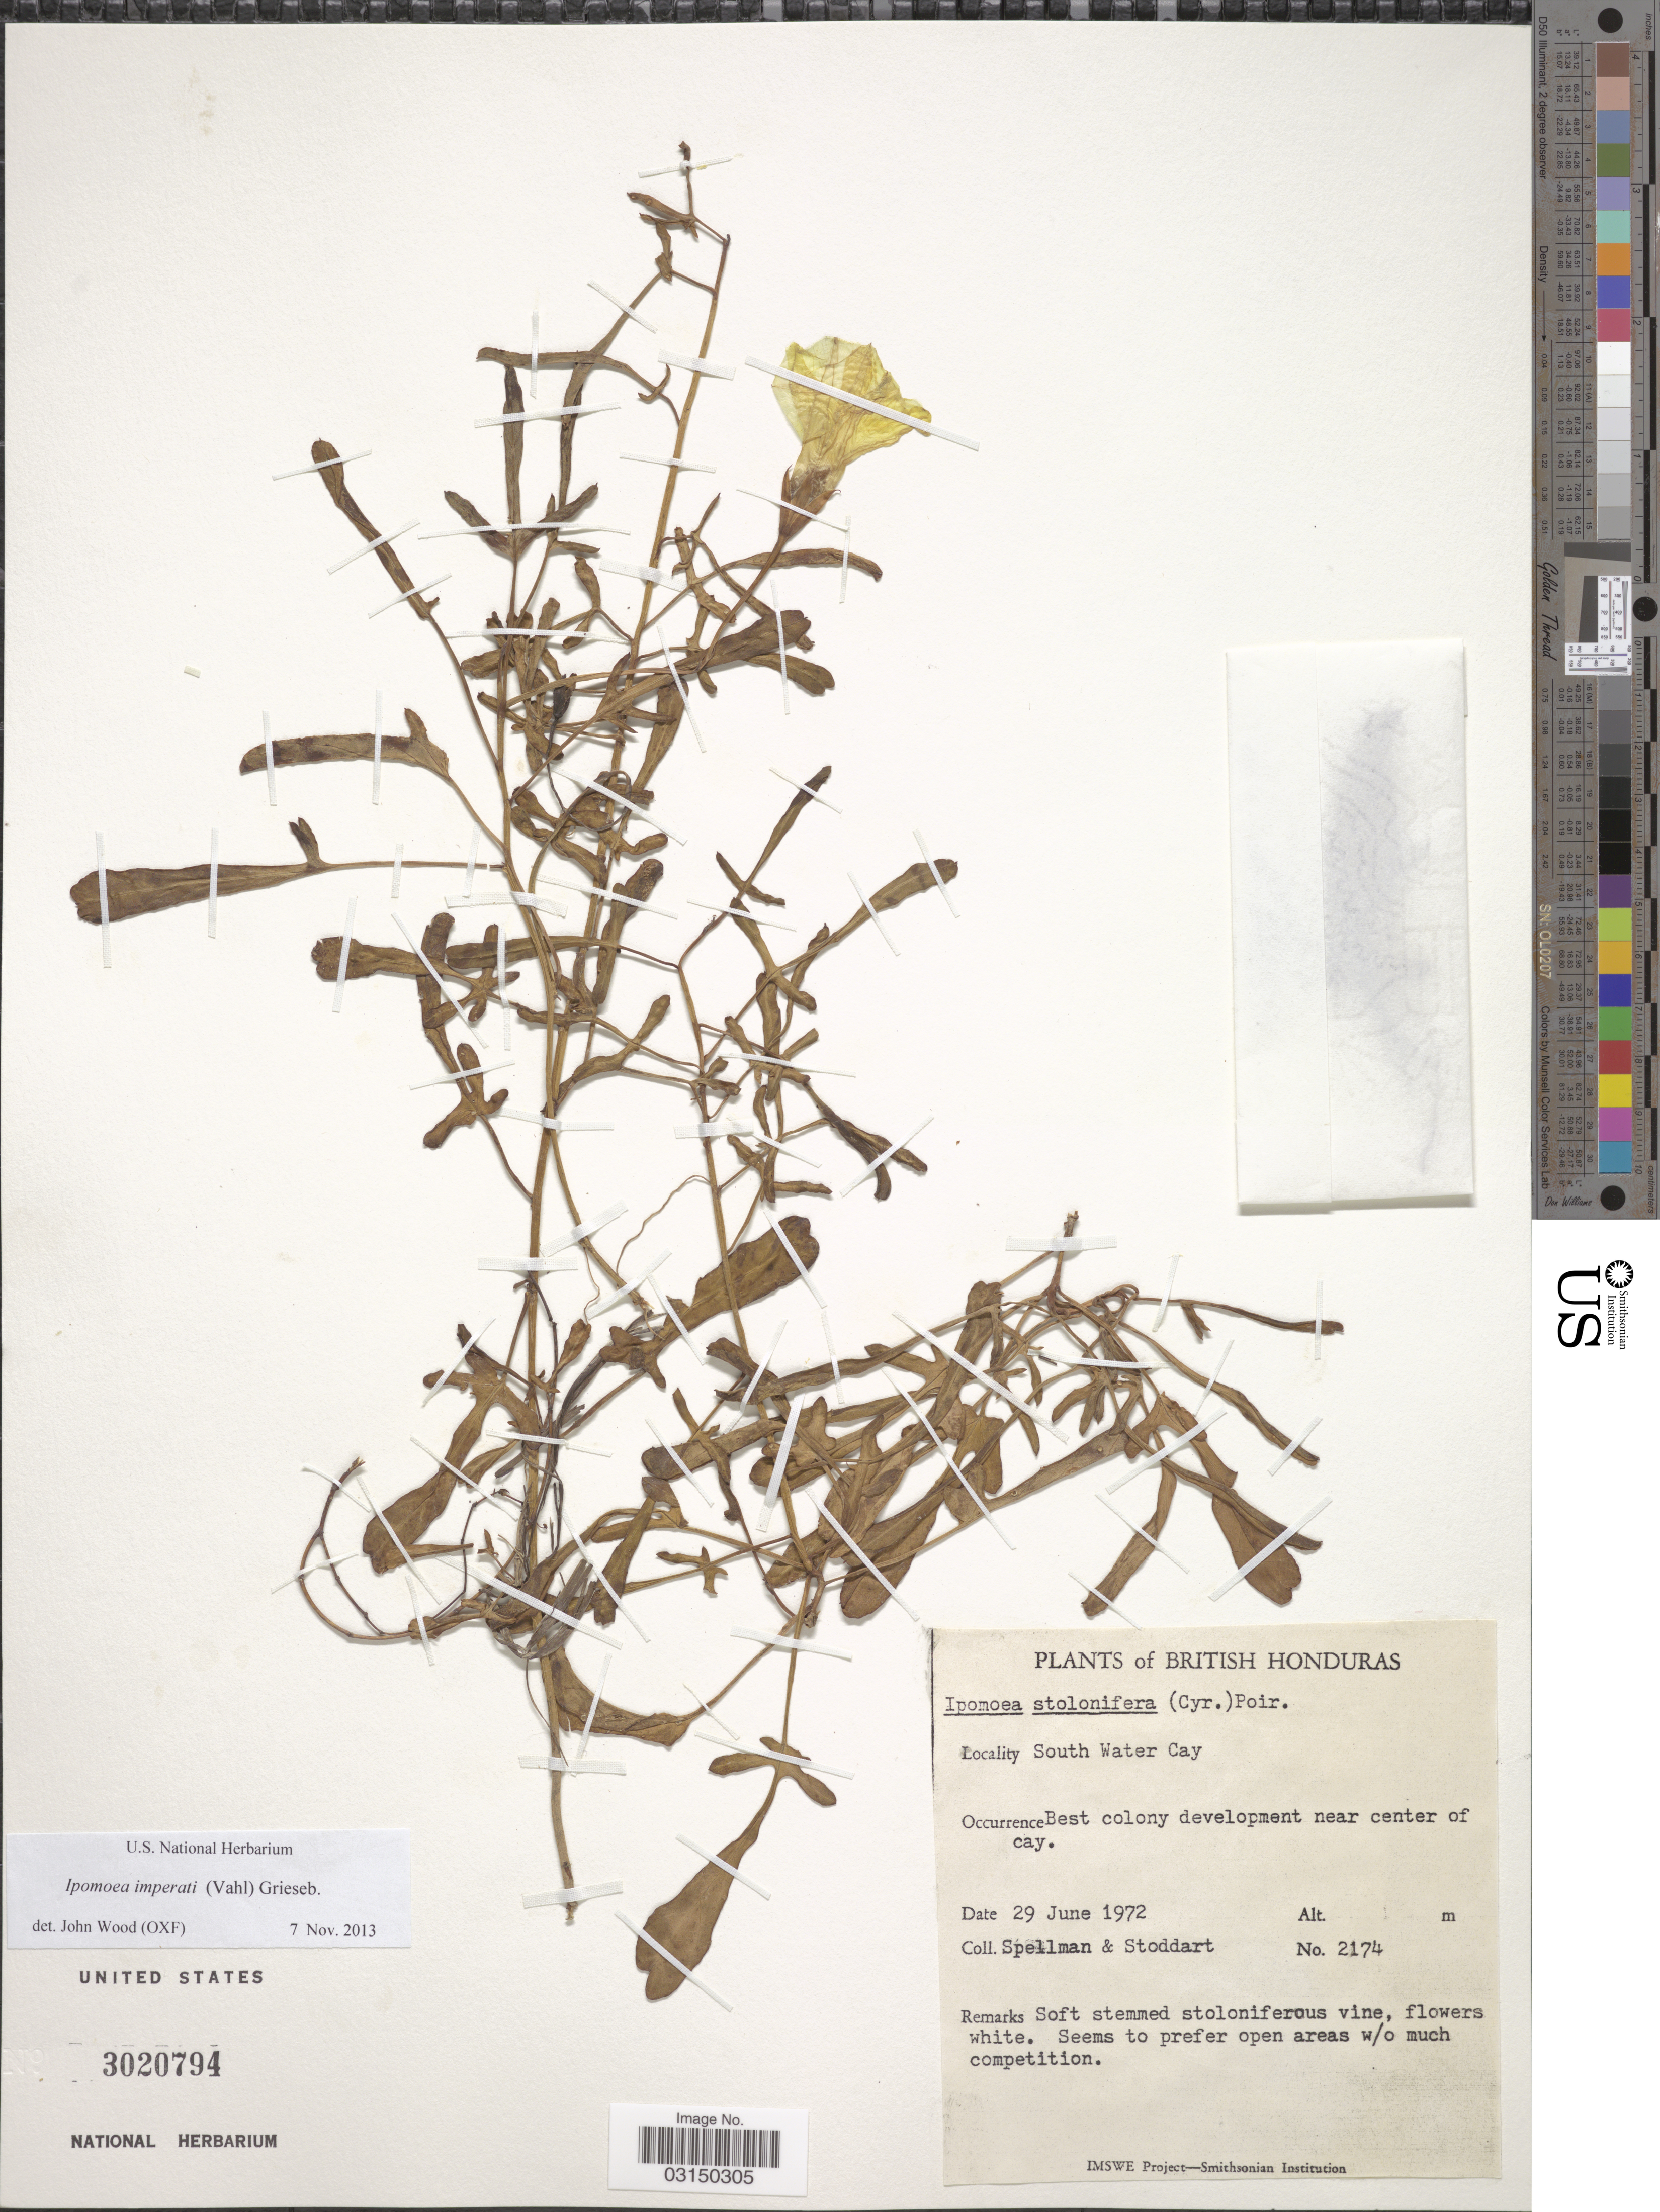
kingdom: Plantae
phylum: Tracheophyta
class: Magnoliopsida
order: Solanales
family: Convolvulaceae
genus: Ipomoea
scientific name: Ipomoea imperati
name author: (Vahl) Griseb.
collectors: Spellman, -- & -. Stoddart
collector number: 2174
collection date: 1972-06-29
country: Belize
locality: British Honduras. South Water Cay.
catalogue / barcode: US 3020794